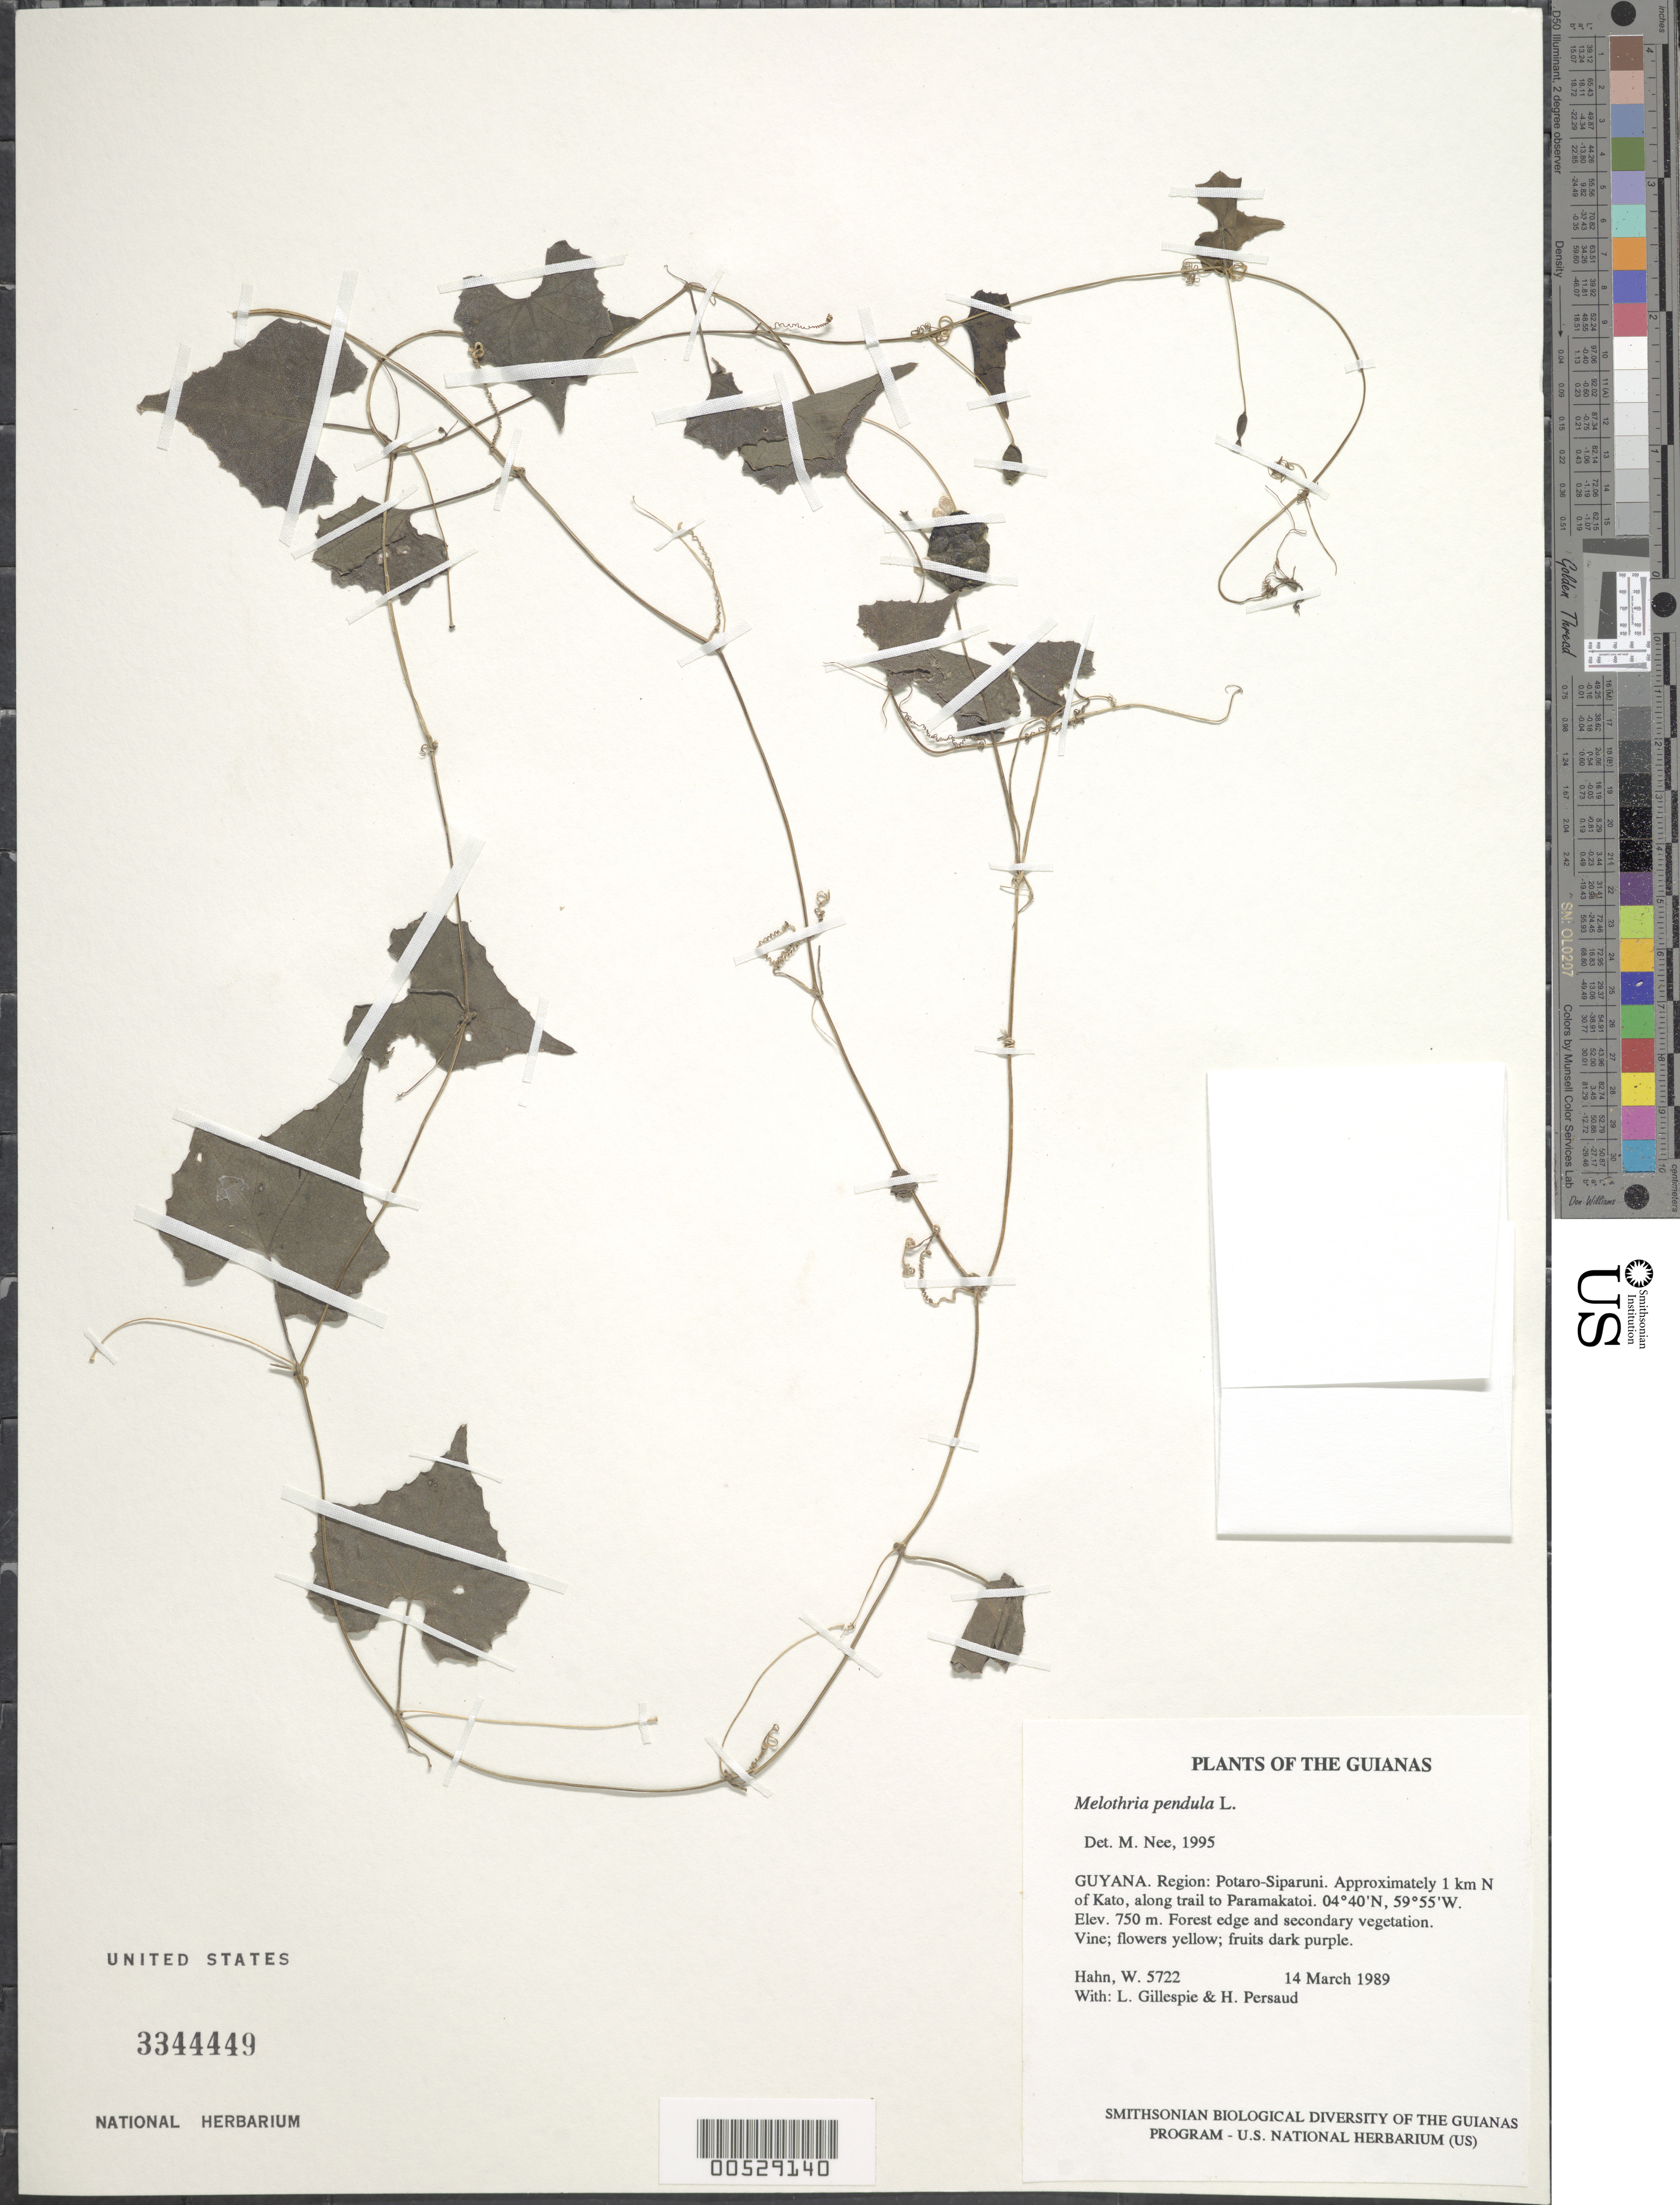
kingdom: Plantae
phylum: Tracheophyta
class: Magnoliopsida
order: Cucurbitales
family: Cucurbitaceae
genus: Melothria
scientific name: Melothria pendula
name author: L.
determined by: Nee, Michael H.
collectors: W. Hahn, L. J. Gillespie & H. Persaud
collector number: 5722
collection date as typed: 14 March 1989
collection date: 1989-03-14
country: Guyana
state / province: Potaro-Siparuni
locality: Approximately 1 km N of Kato, along trail to Paramakatoi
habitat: Forest edge and secondary vegetation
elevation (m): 750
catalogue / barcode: US 3344449